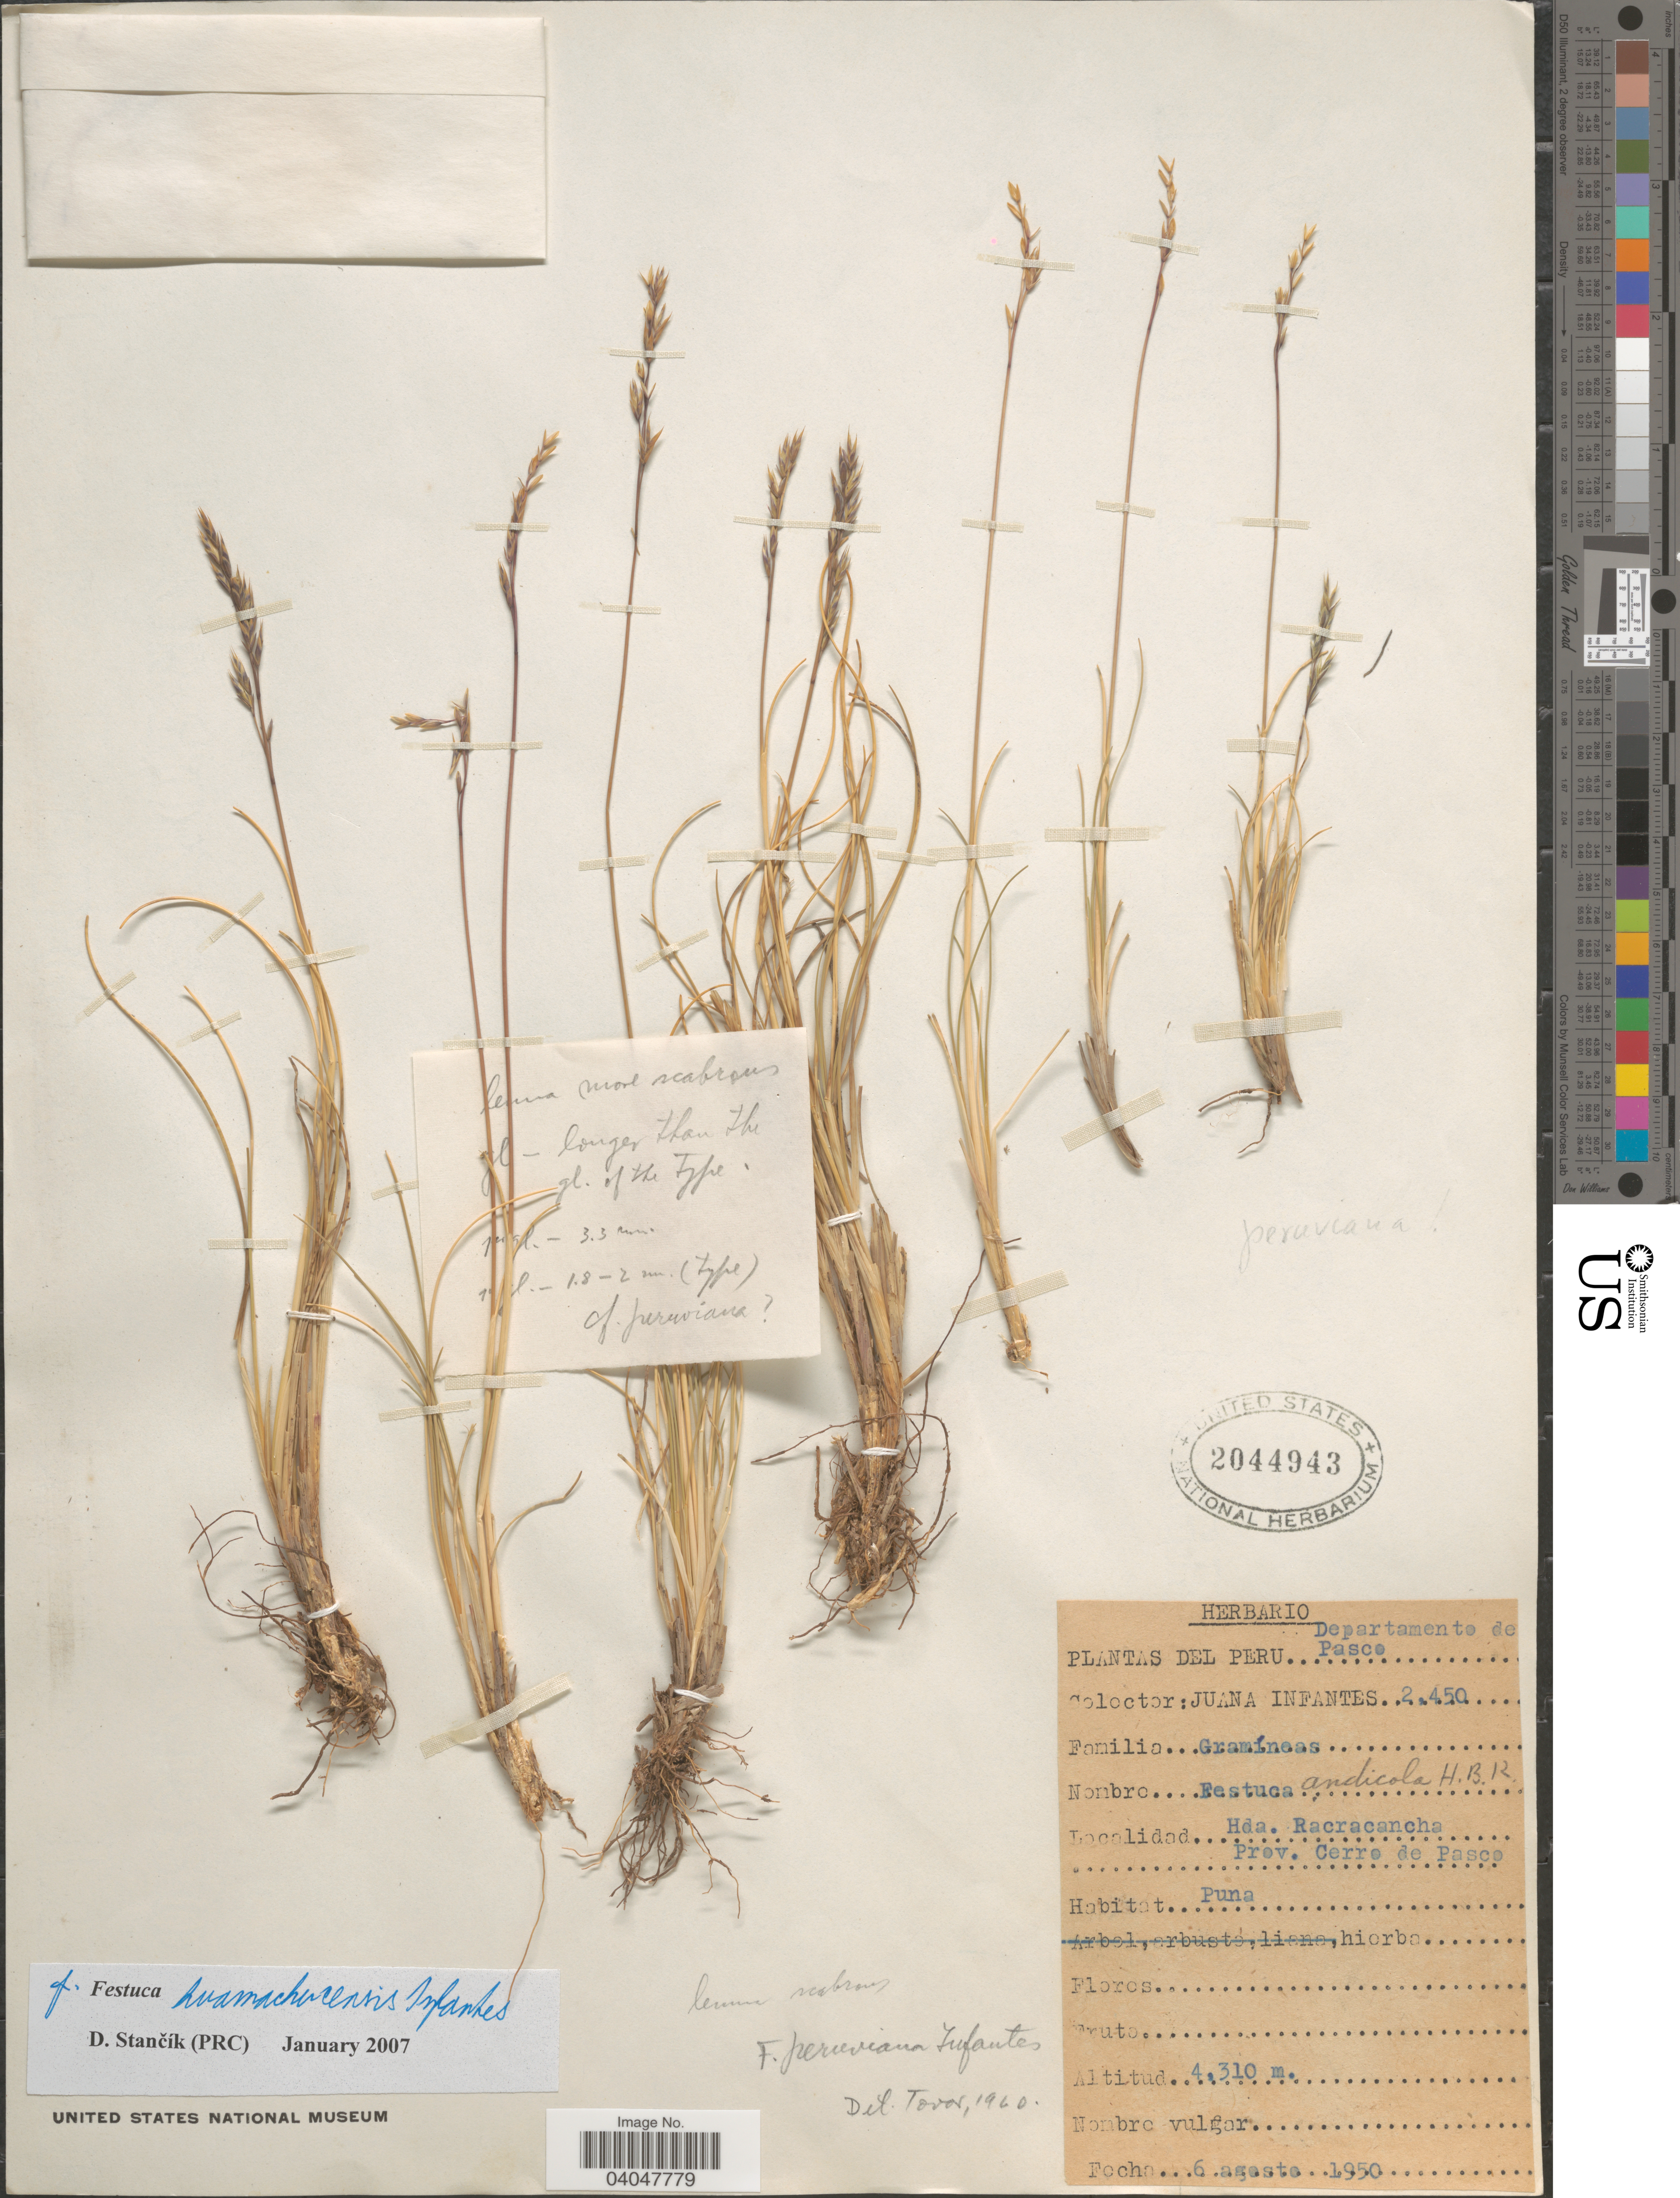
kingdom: Plantae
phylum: Tracheophyta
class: Liliopsida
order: Poales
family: Poaceae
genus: Festuca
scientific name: Festuca huamachucensis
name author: Infantes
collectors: J. Infantes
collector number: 2450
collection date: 1950-08-06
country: Peru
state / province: Pasco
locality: Departamento de Pasco. Hda. Racracancha. Prov. Cerro de Pasco.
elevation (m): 4310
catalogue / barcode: US 2044943